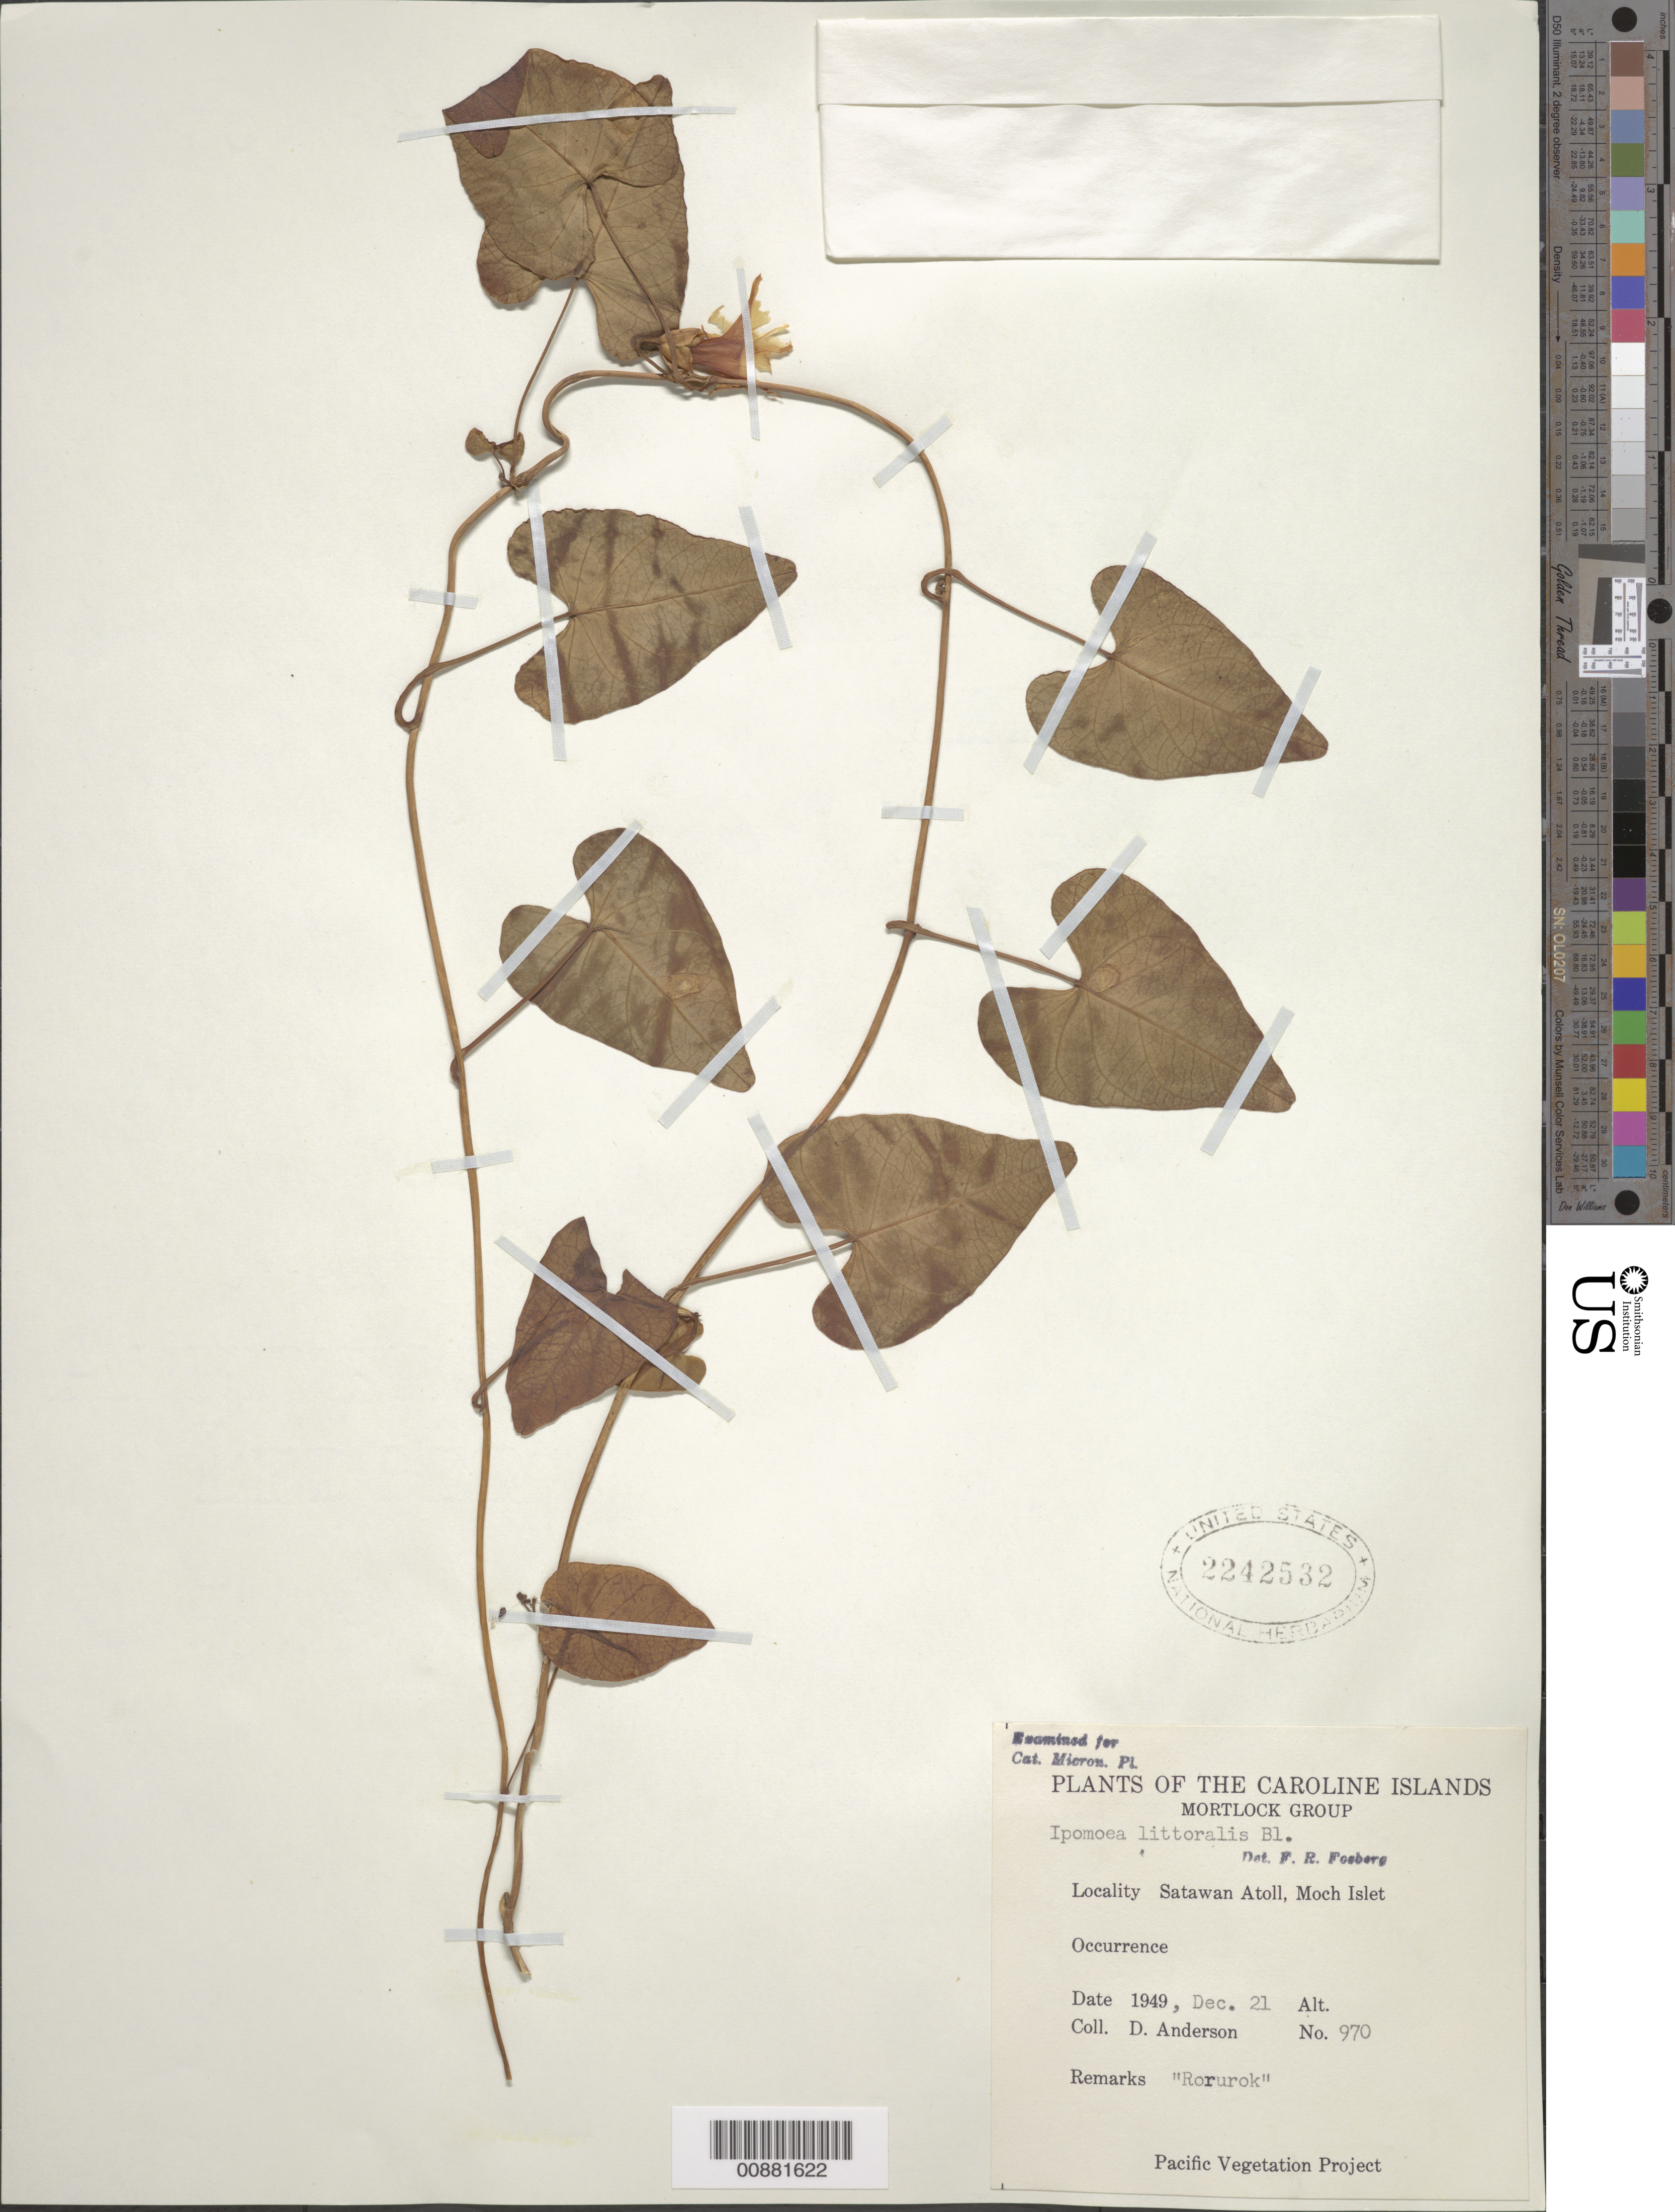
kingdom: Plantae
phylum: Tracheophyta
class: Magnoliopsida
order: Solanales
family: Convolvulaceae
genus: Ipomoea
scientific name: Ipomoea littoralis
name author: Blume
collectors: D. Anderson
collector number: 970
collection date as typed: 21 Dec 1949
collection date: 1949-12-21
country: Micronesia, Federated States of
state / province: Truk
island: Satawan Atoll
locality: Moch Islet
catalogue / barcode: US 2242532